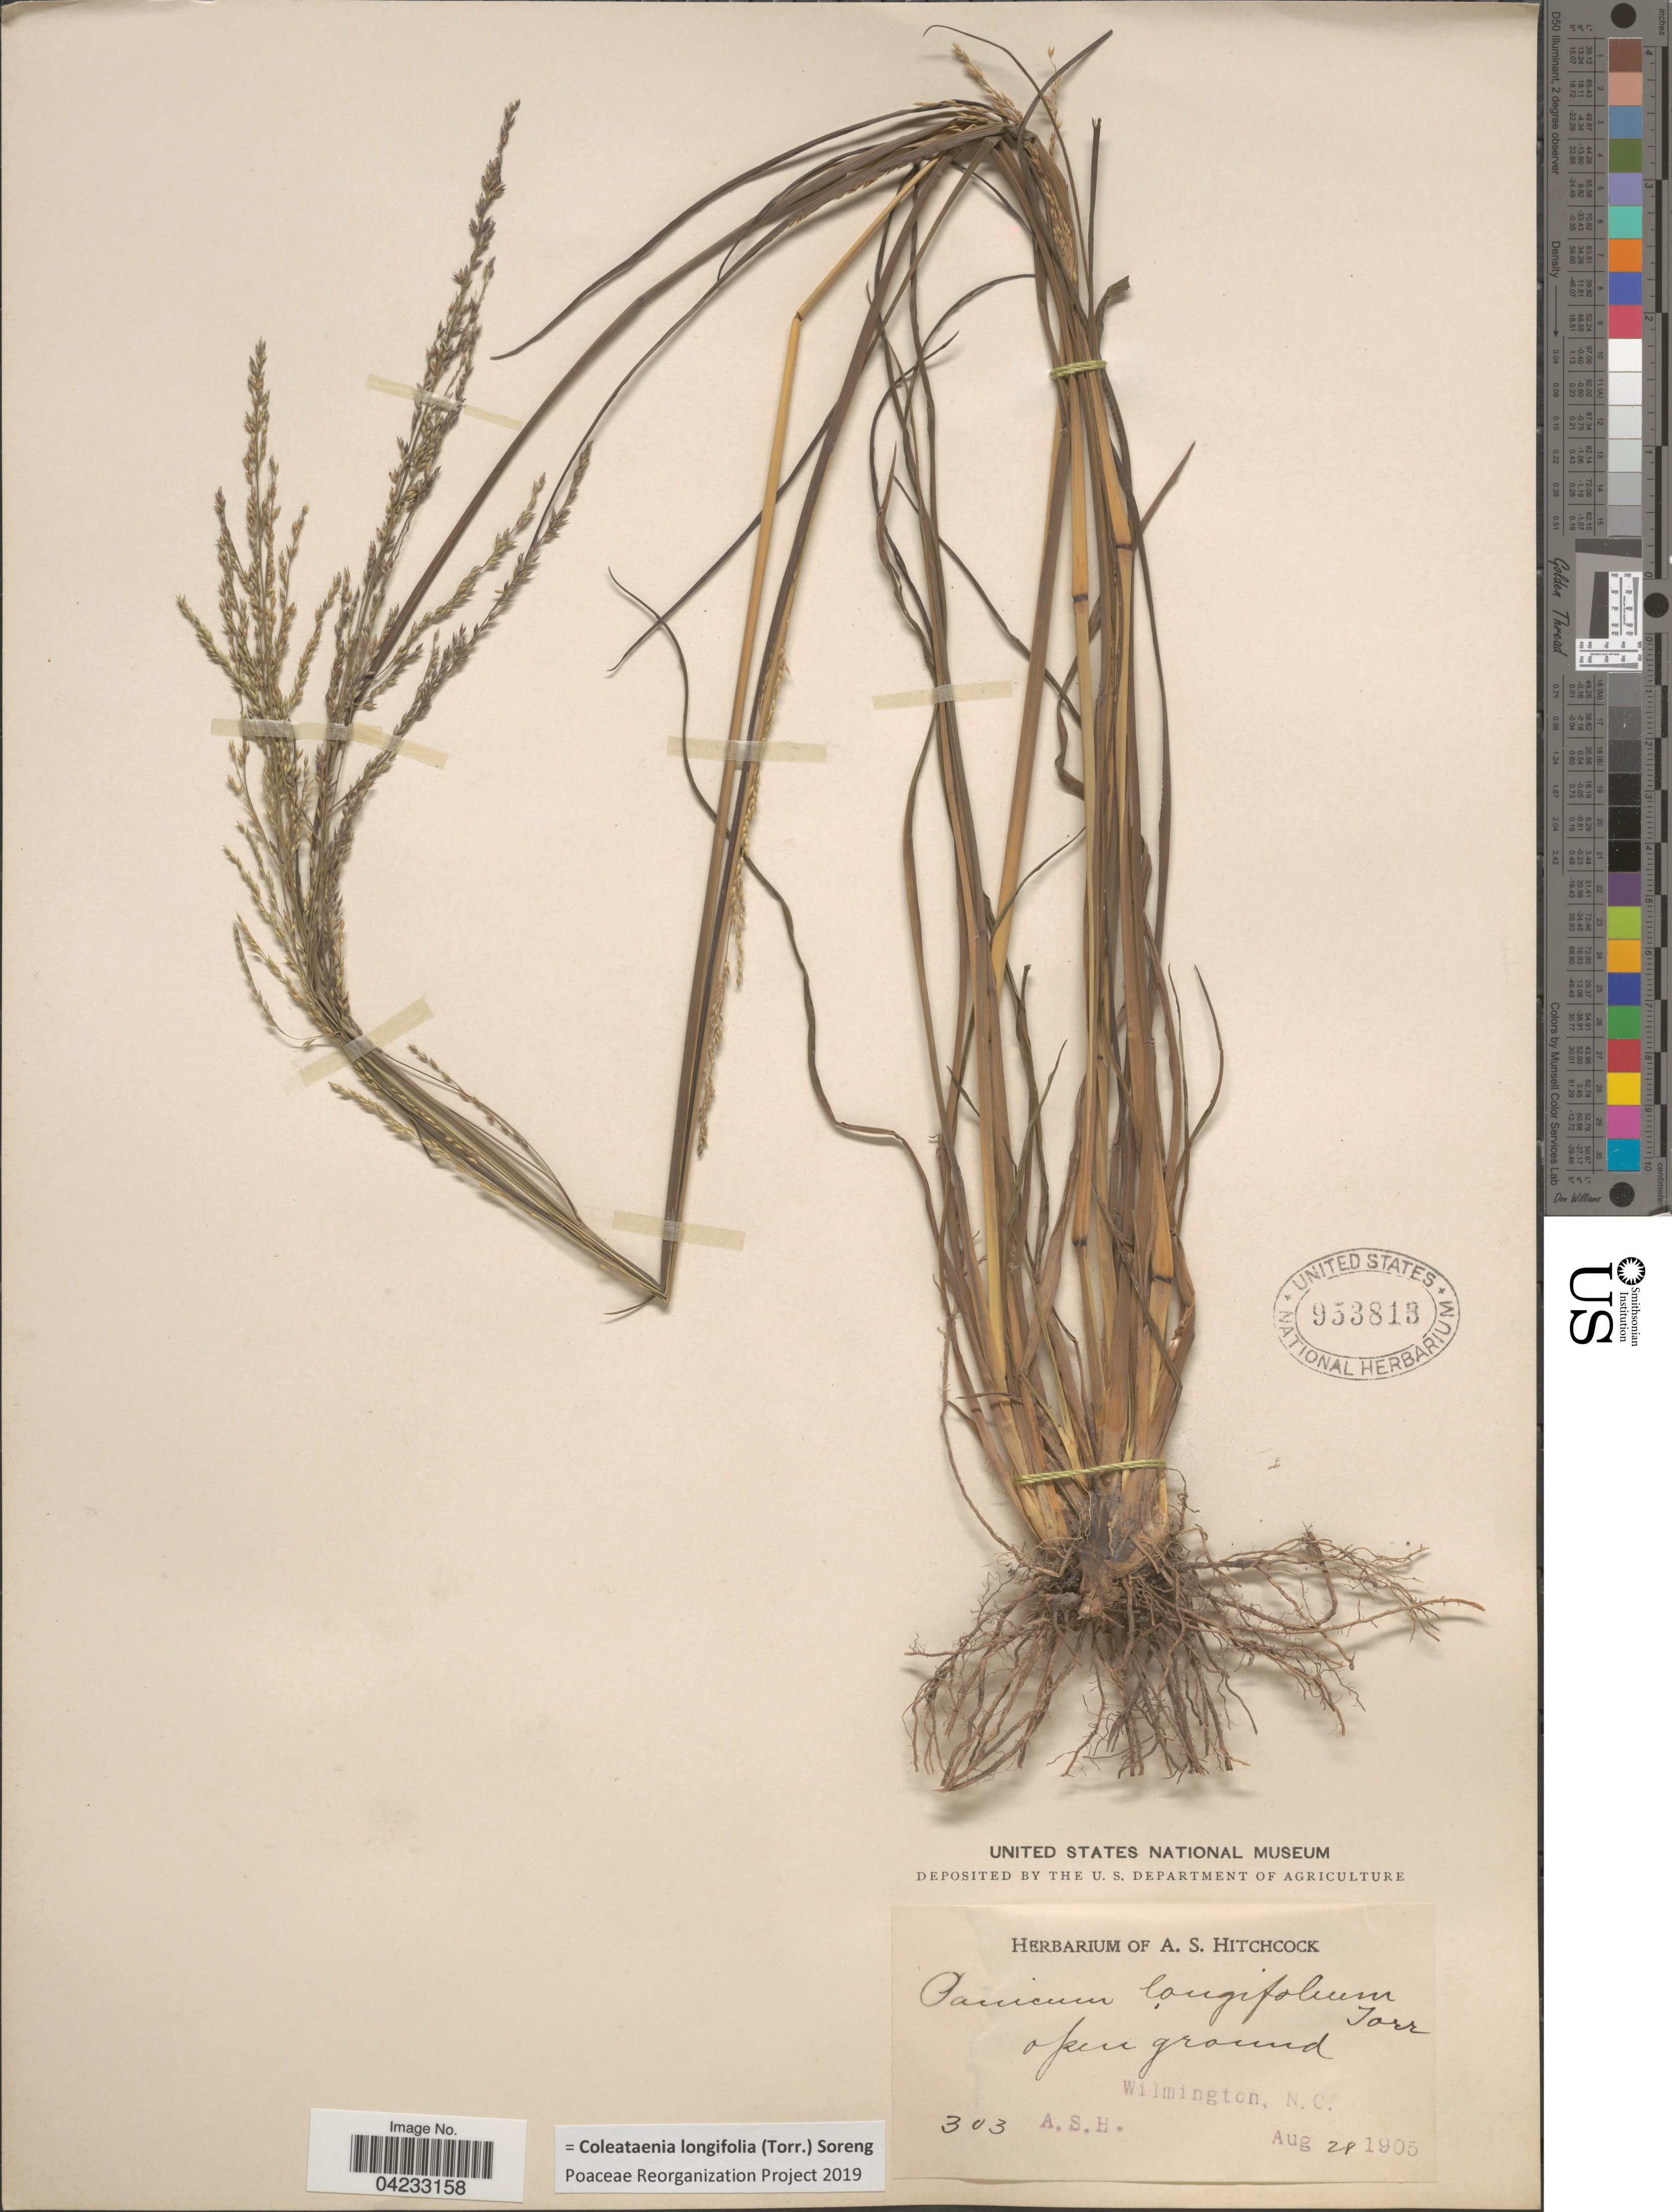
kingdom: Plantae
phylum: Tracheophyta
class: Liliopsida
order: Poales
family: Poaceae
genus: Coleataenia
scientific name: Coleataenia longifolia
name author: (Torr.) Soreng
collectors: A. S. Hitchcock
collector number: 303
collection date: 1905-08-28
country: United States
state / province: North Carolina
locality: Open ground. Wilmington.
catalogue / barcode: US 953813